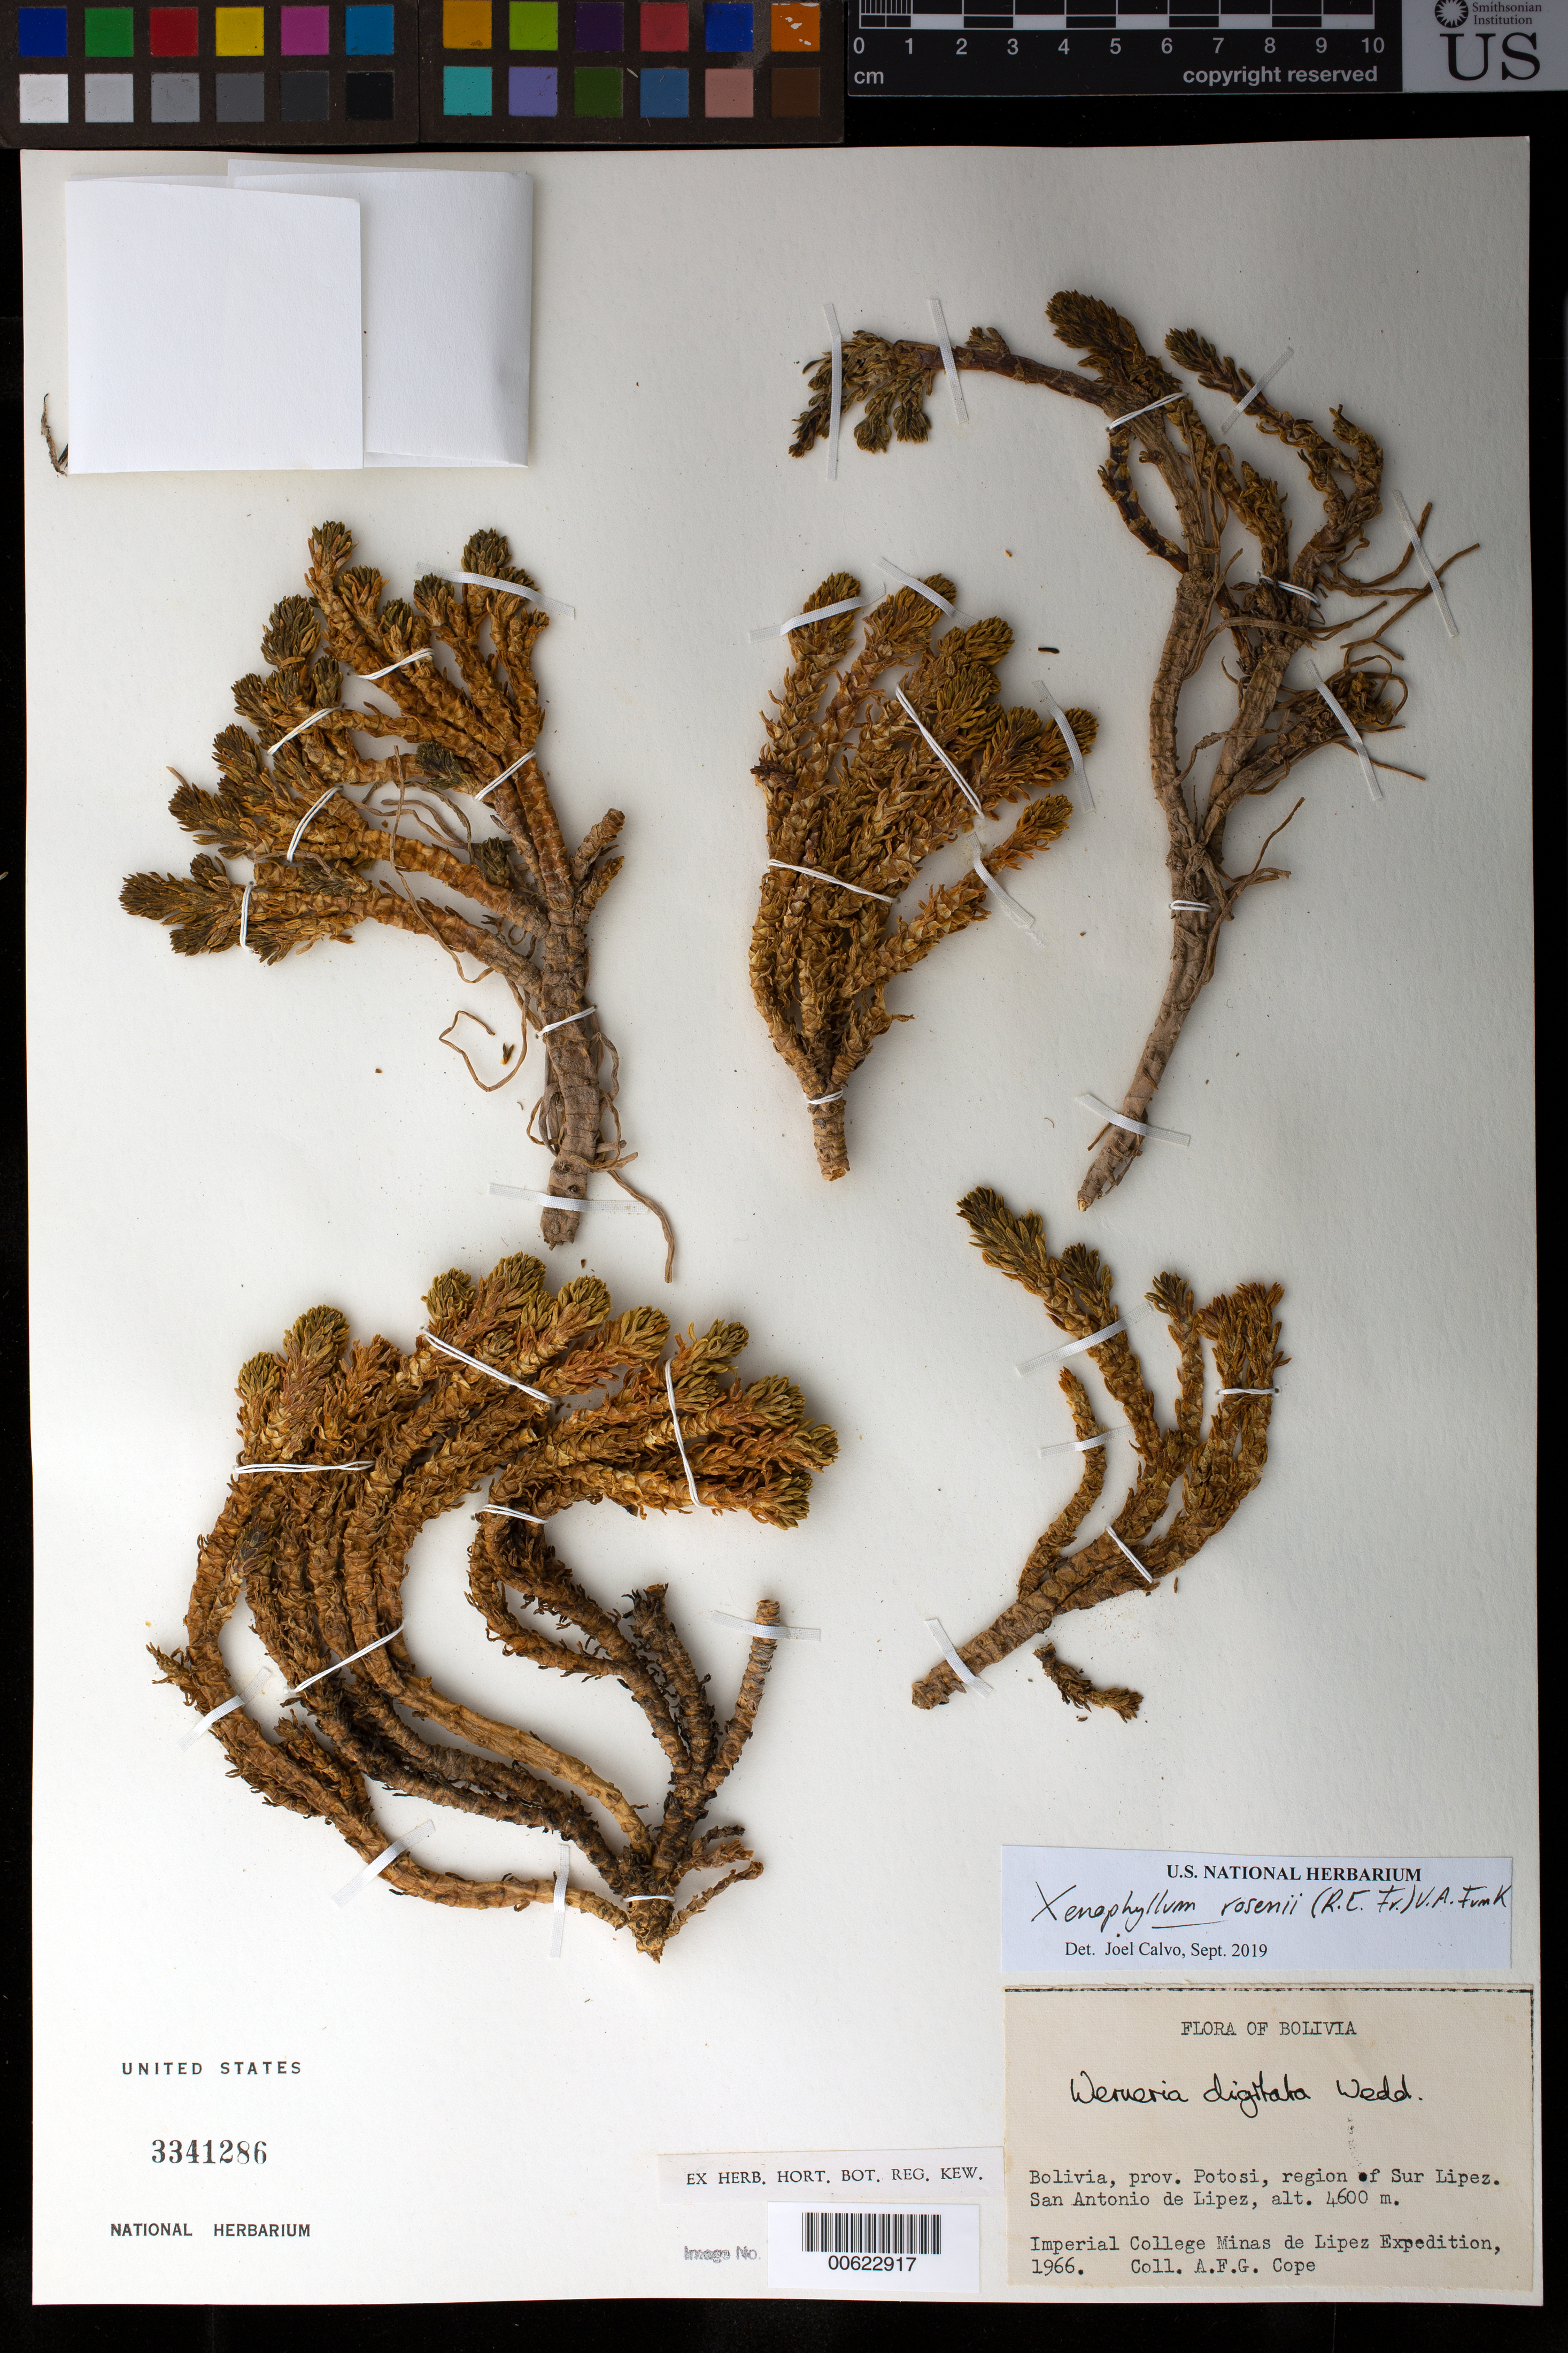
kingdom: Plantae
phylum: Tracheophyta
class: Magnoliopsida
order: Asterales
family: Asteraceae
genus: Xenophyllum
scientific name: Xenophyllum rosenii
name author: (R.E. Fr.) V.A. Funk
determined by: Calvo, Joel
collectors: A. Cope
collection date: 1966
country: Bolivia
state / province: Potosi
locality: Region of Sur Lipez, San Antonio de Lipez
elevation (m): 4600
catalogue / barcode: US 3341286